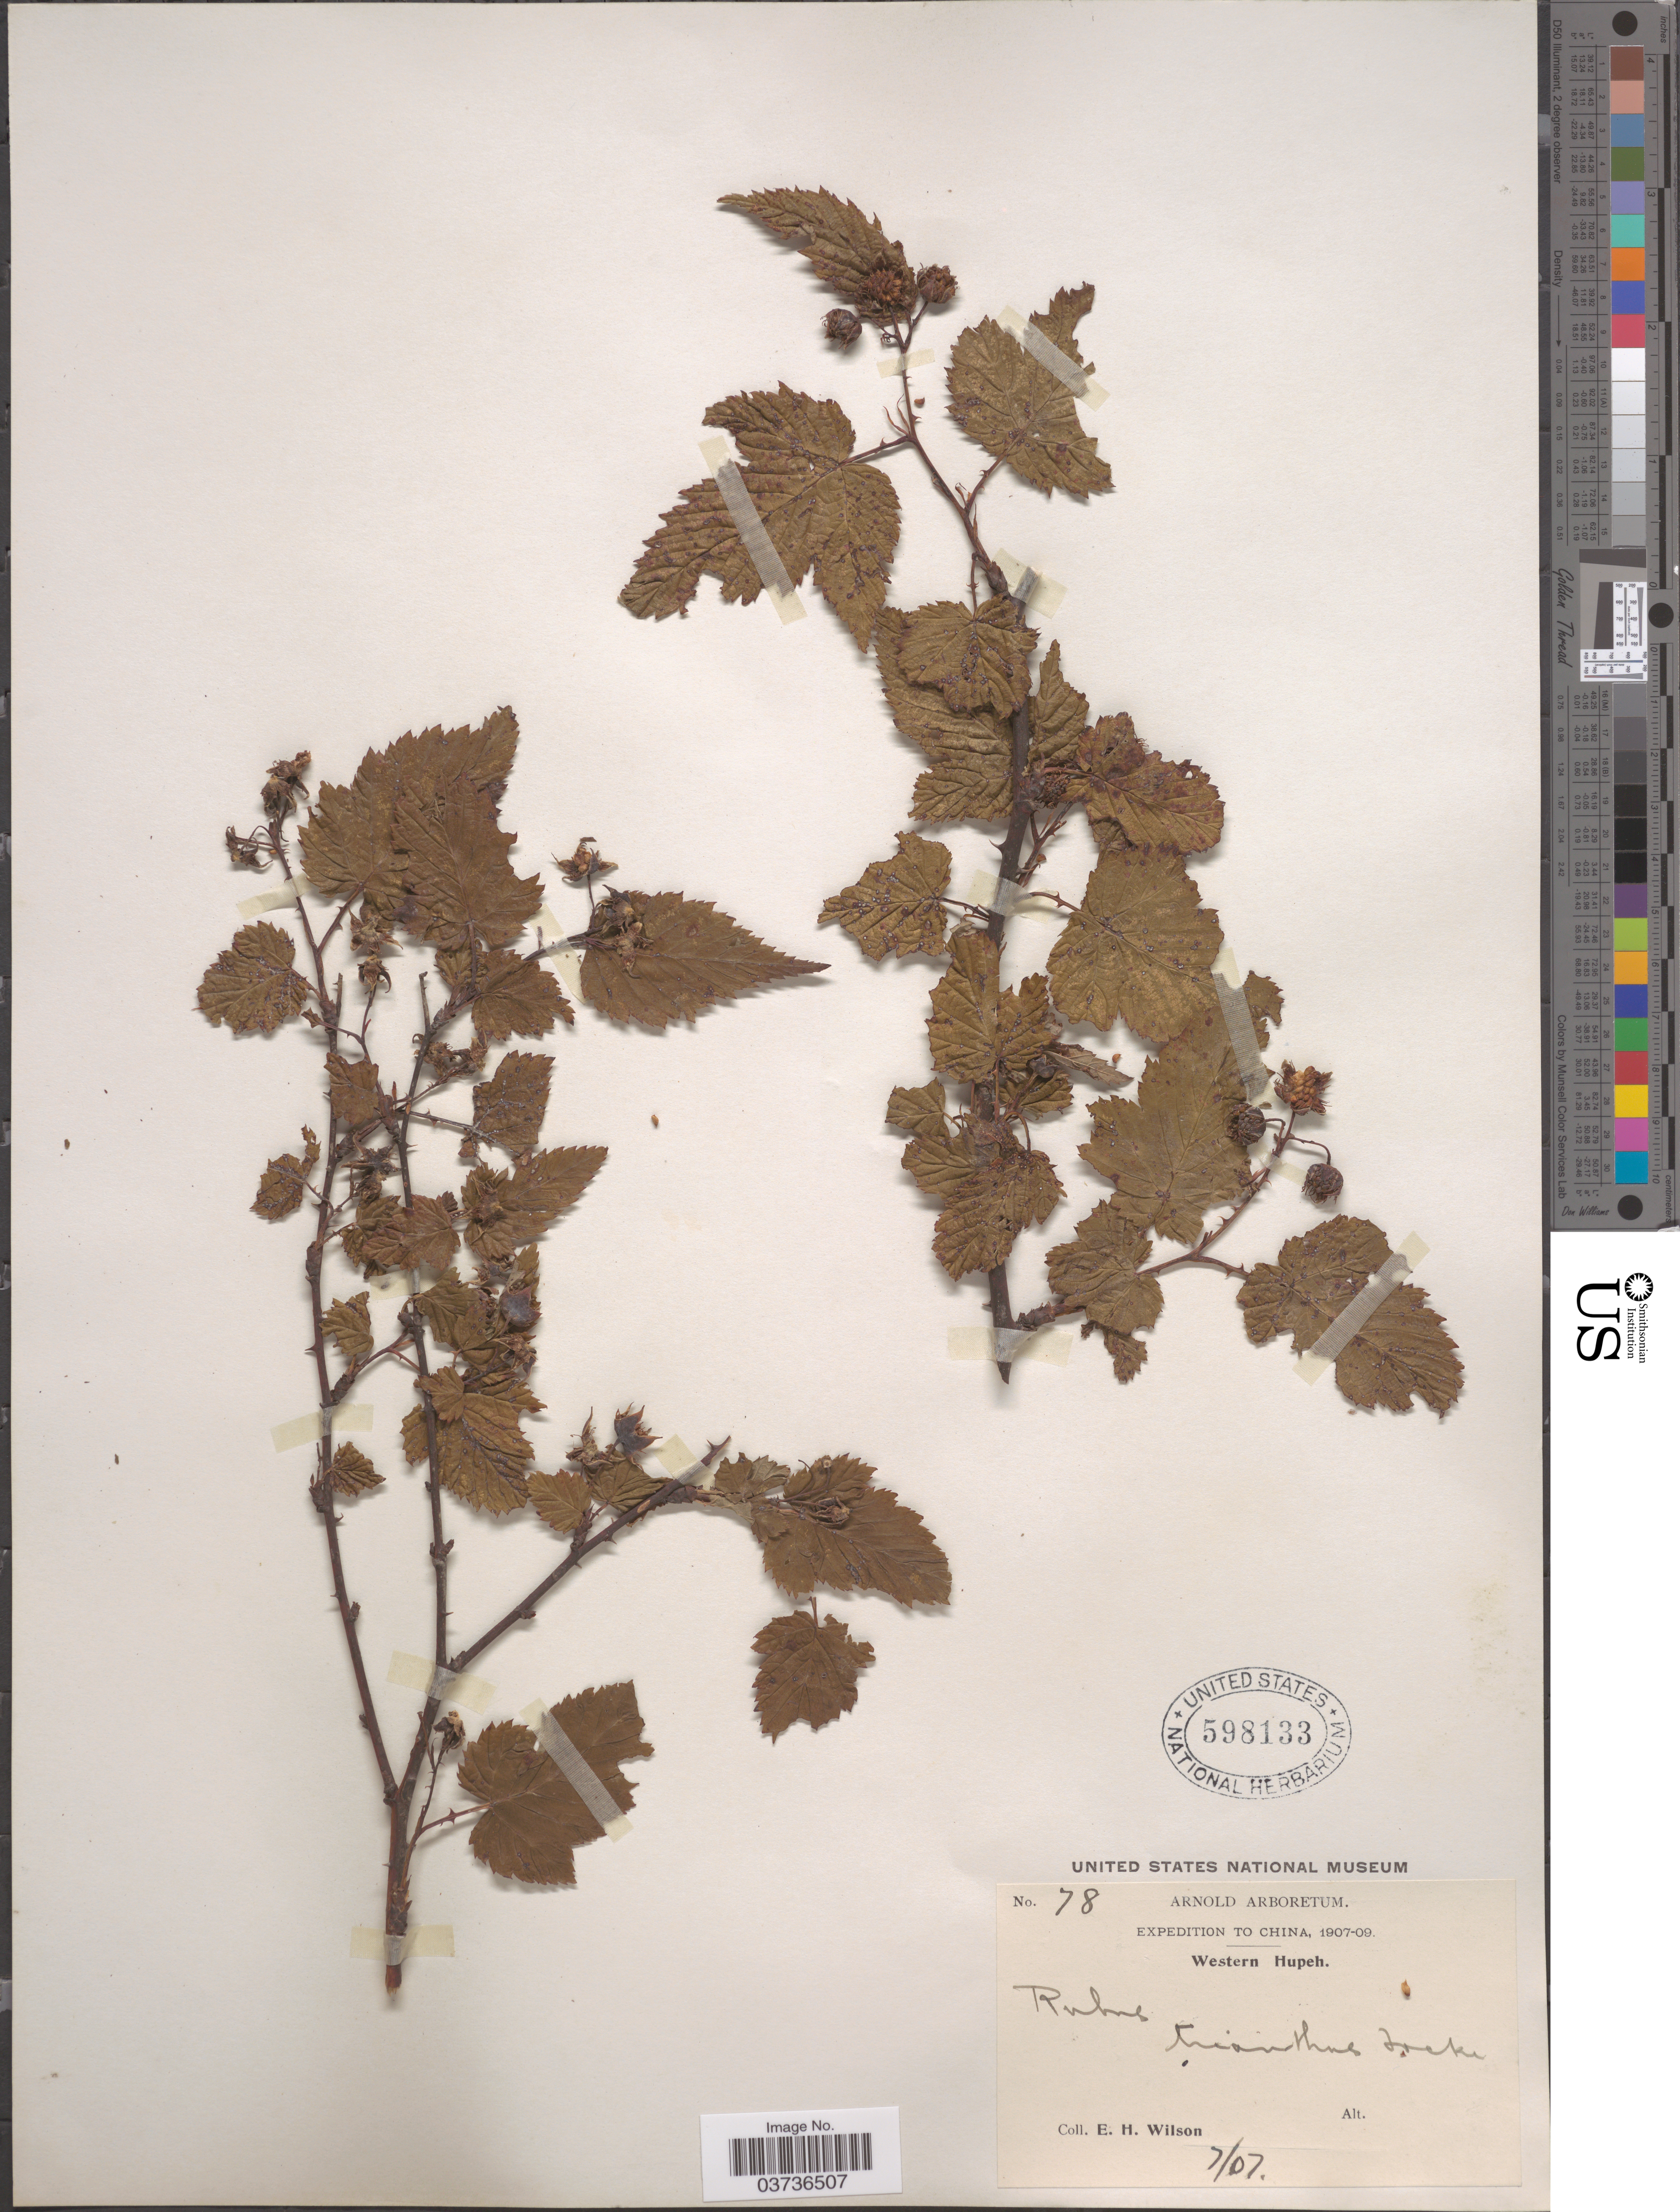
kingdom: Plantae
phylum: Tracheophyta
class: Magnoliopsida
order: Rosales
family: Rosaceae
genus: Rubus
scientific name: Rubus trianthus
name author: Focke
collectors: E. Wilson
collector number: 78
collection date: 1907-07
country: China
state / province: Hubei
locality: Western Hupeh.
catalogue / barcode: US 598133